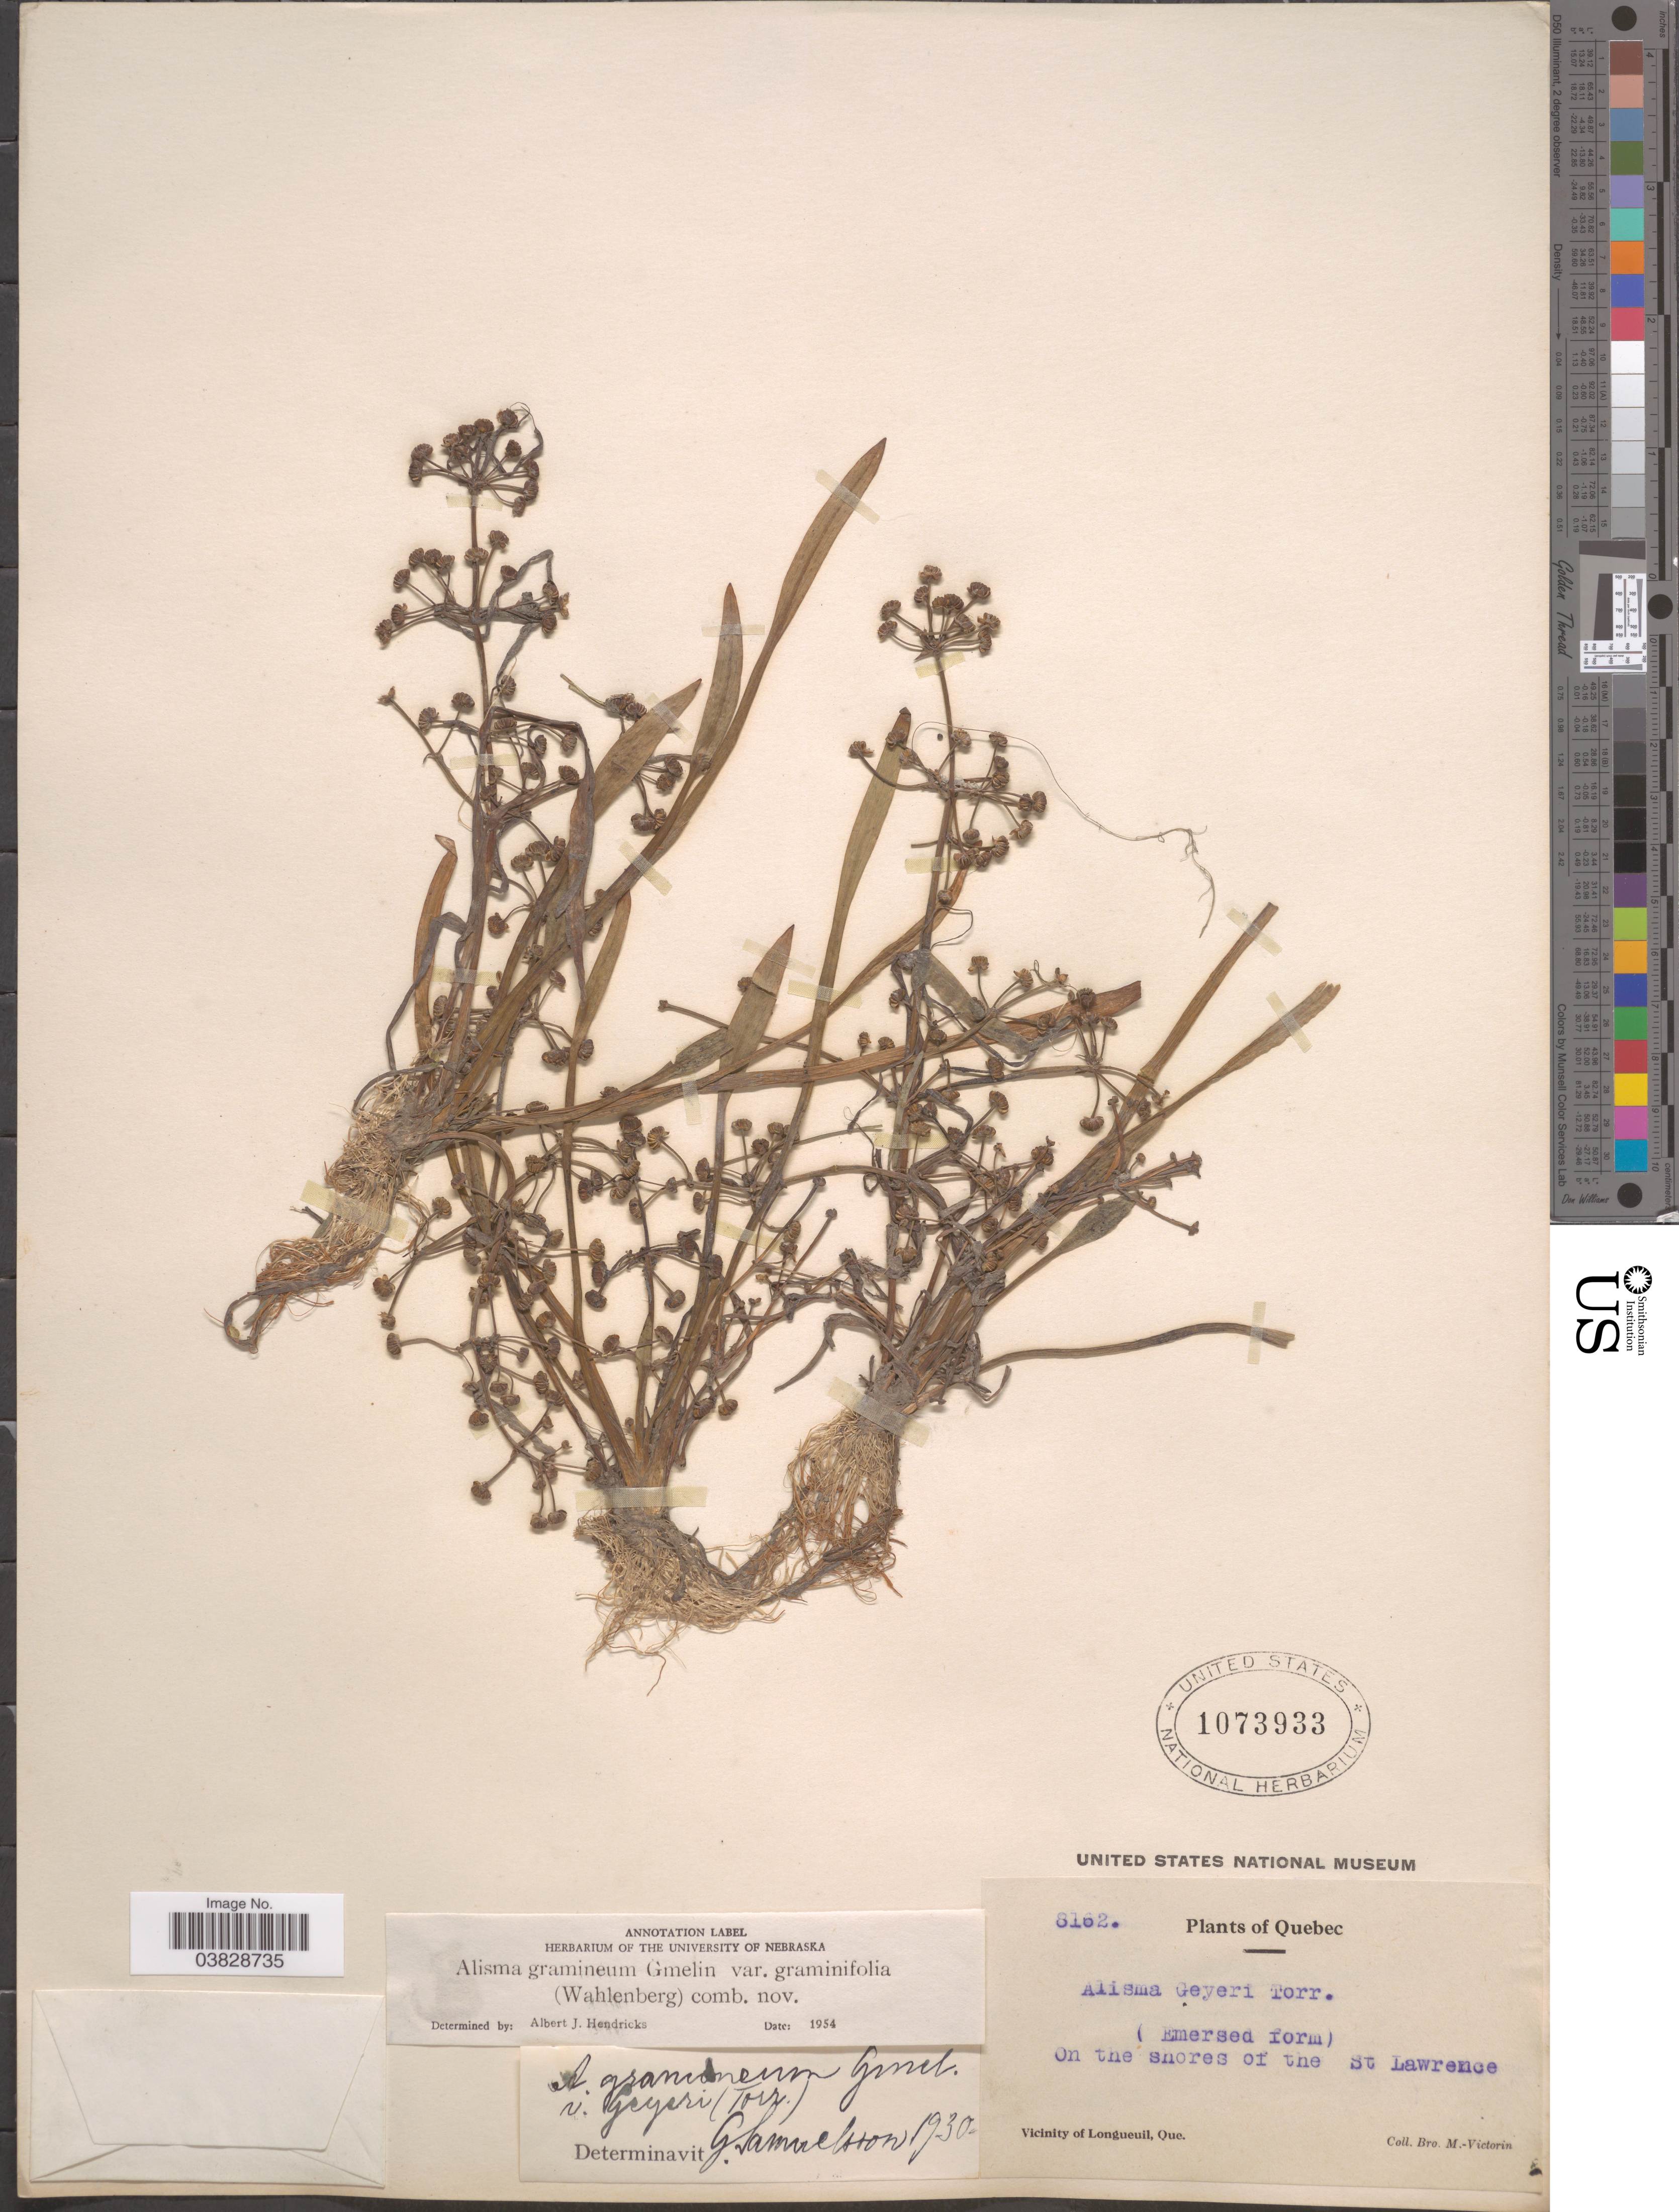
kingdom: Plantae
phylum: Tracheophyta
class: Liliopsida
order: Alismatales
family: Alismataceae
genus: Alisma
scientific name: Alisma gramineum var. graminifolia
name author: (Wahlenb.) A.J.Hendricks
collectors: Fr. Marie-Victorin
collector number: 8162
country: Canada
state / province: Quebec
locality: On the shores of the St Lawrence. Vicinity of Longueuil.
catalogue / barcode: US 1073933